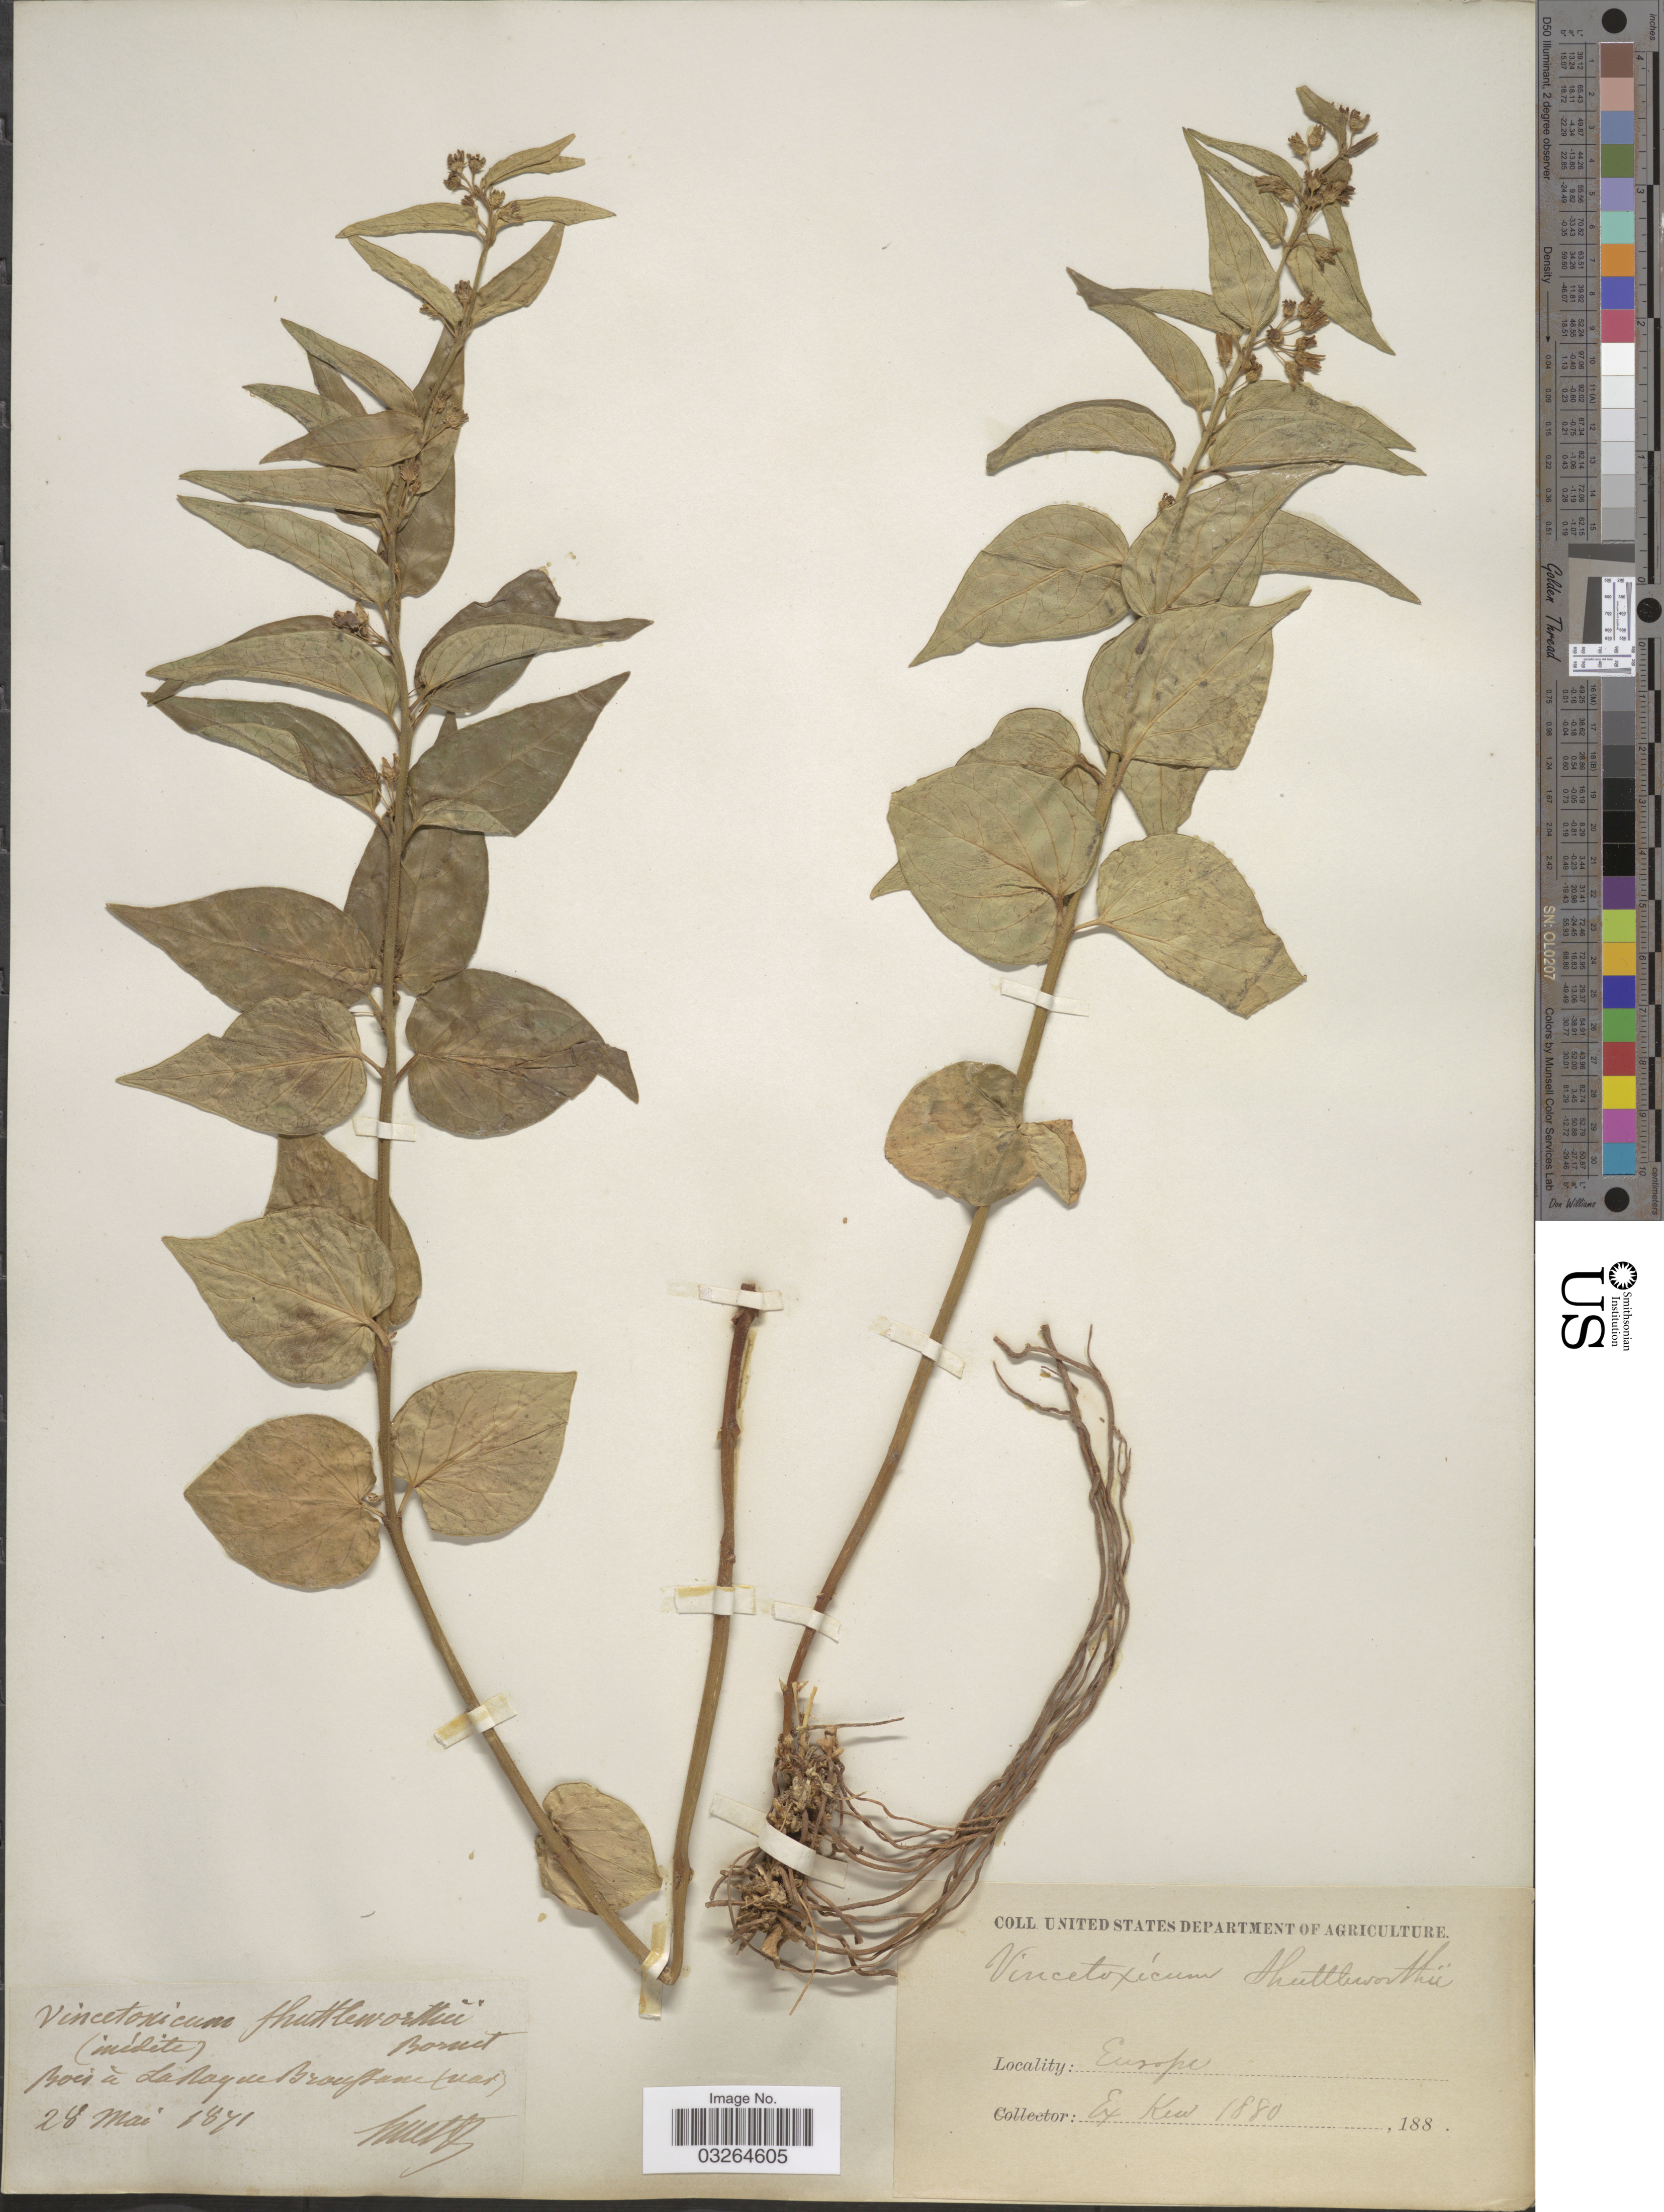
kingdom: Plantae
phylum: Tracheophyta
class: Magnoliopsida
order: Gentianales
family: Apocynaceae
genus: Vincetoxicum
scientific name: Vincetoxicum hirundinaria subsp. hirundinaria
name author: Medik.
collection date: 1871-05-28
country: France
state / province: Provence-Alpes-Côte d'Azur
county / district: Var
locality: Bois á La Roque de Brussanne (Var). Europe.